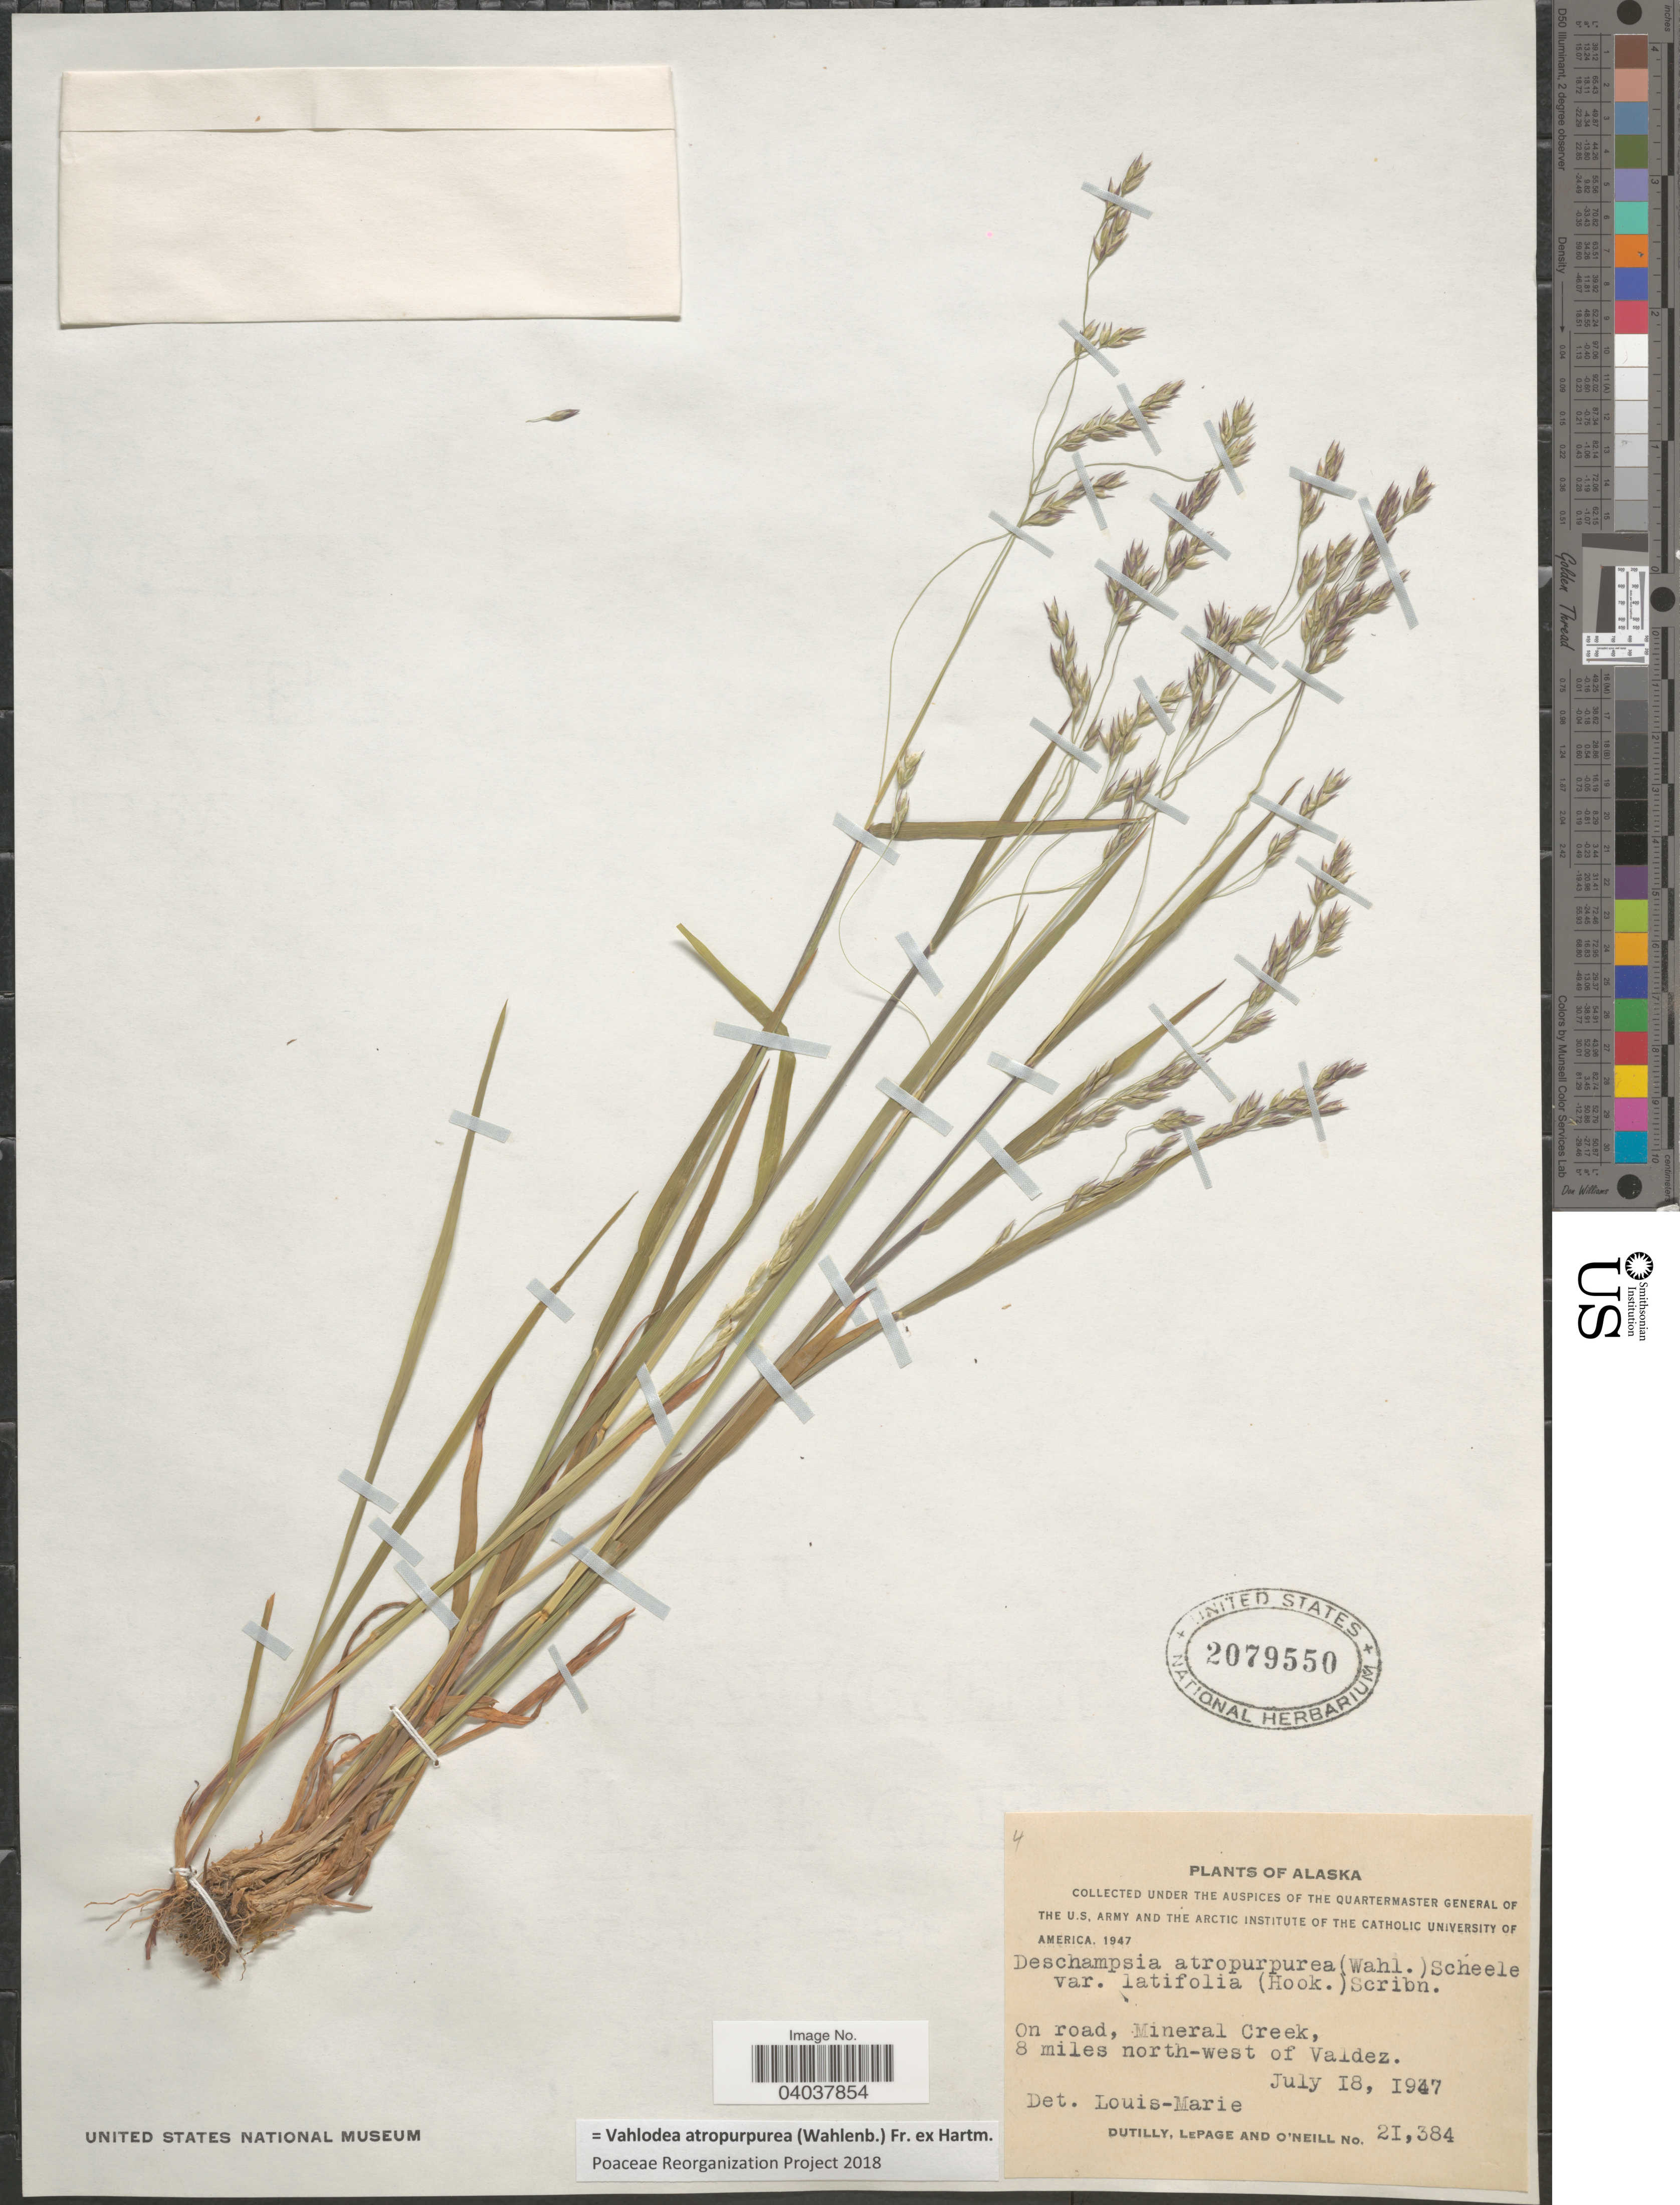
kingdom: Plantae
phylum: Tracheophyta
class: Liliopsida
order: Poales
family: Poaceae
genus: Vahlodea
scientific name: Vahlodea atropurpurea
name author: (Wahlenb.) Fr. ex Hartm.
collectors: -. Dutilly, -. LePage & -. O'Neill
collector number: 21384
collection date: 1947-07-18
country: United States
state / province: Alaska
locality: On road, Mineral Creek, 8 miles north-west of Valdez.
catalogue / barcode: US 2079550